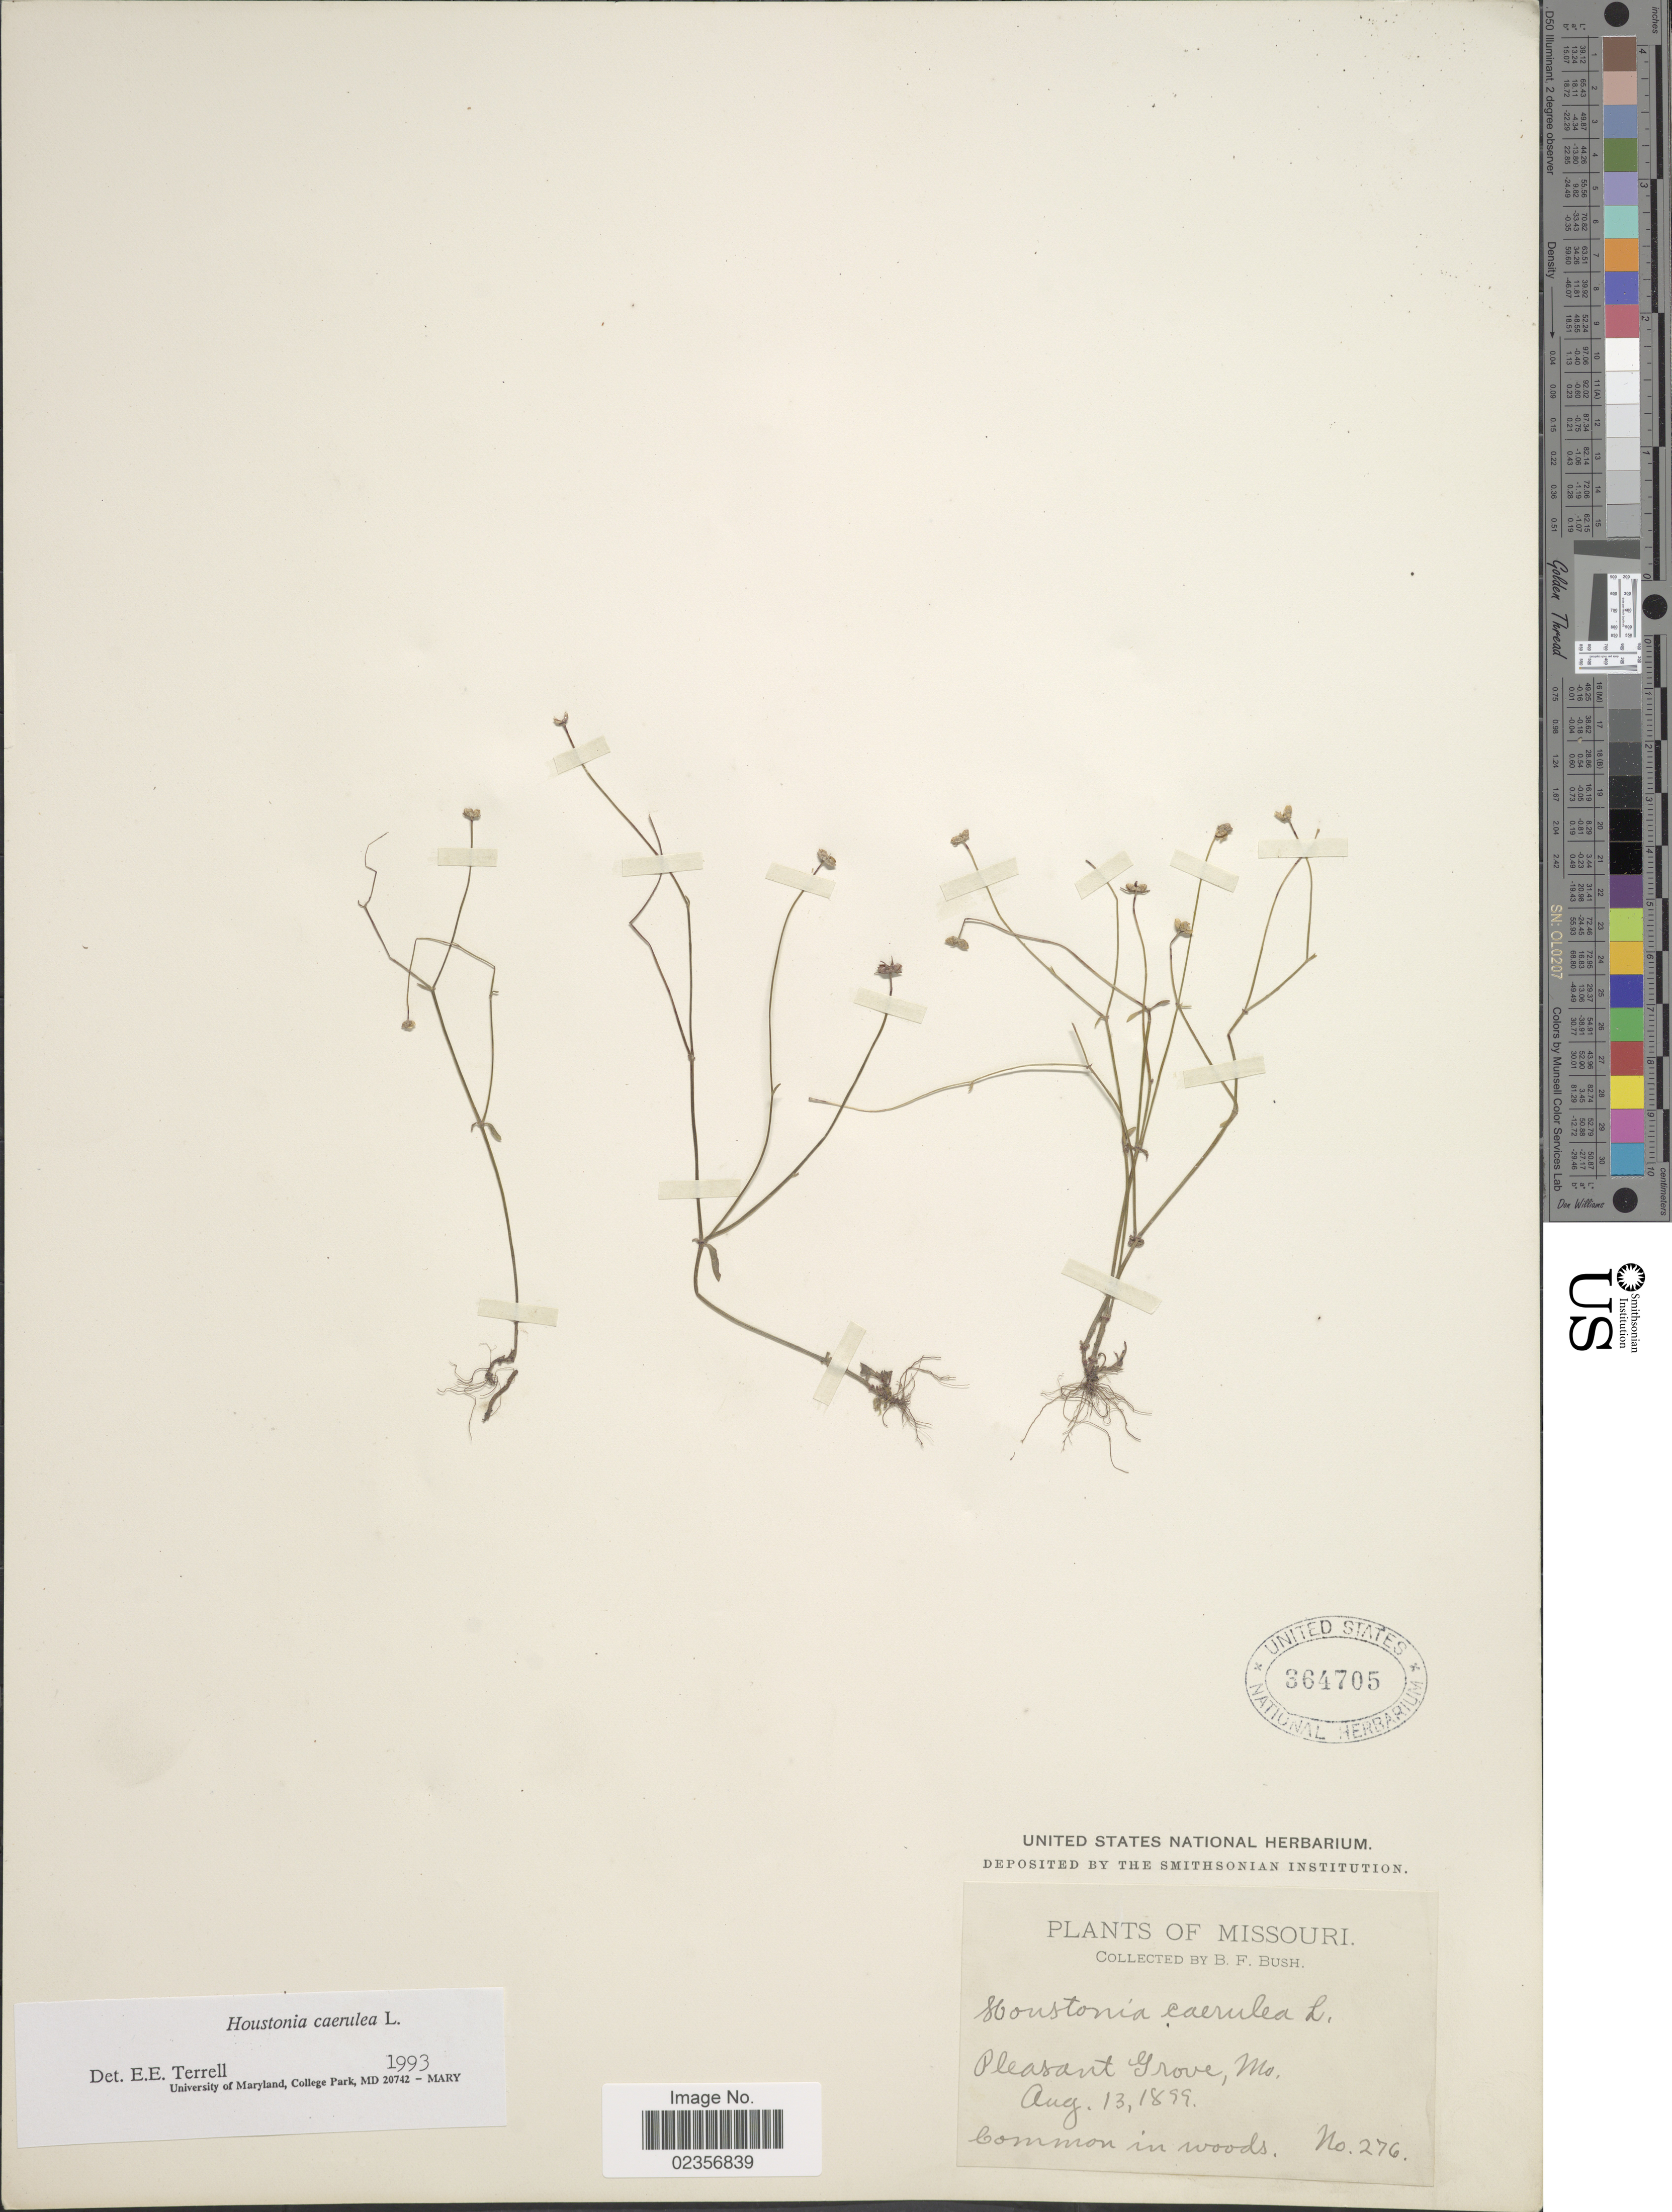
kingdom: Plantae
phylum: Tracheophyta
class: Magnoliopsida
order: Gentianales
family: Rubiaceae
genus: Houstonia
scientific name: Houstonia caerulea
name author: L.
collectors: B. F. Bush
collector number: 276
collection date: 1899-08-13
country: United States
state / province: Missouri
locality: Pleasant Grove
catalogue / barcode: US 364705